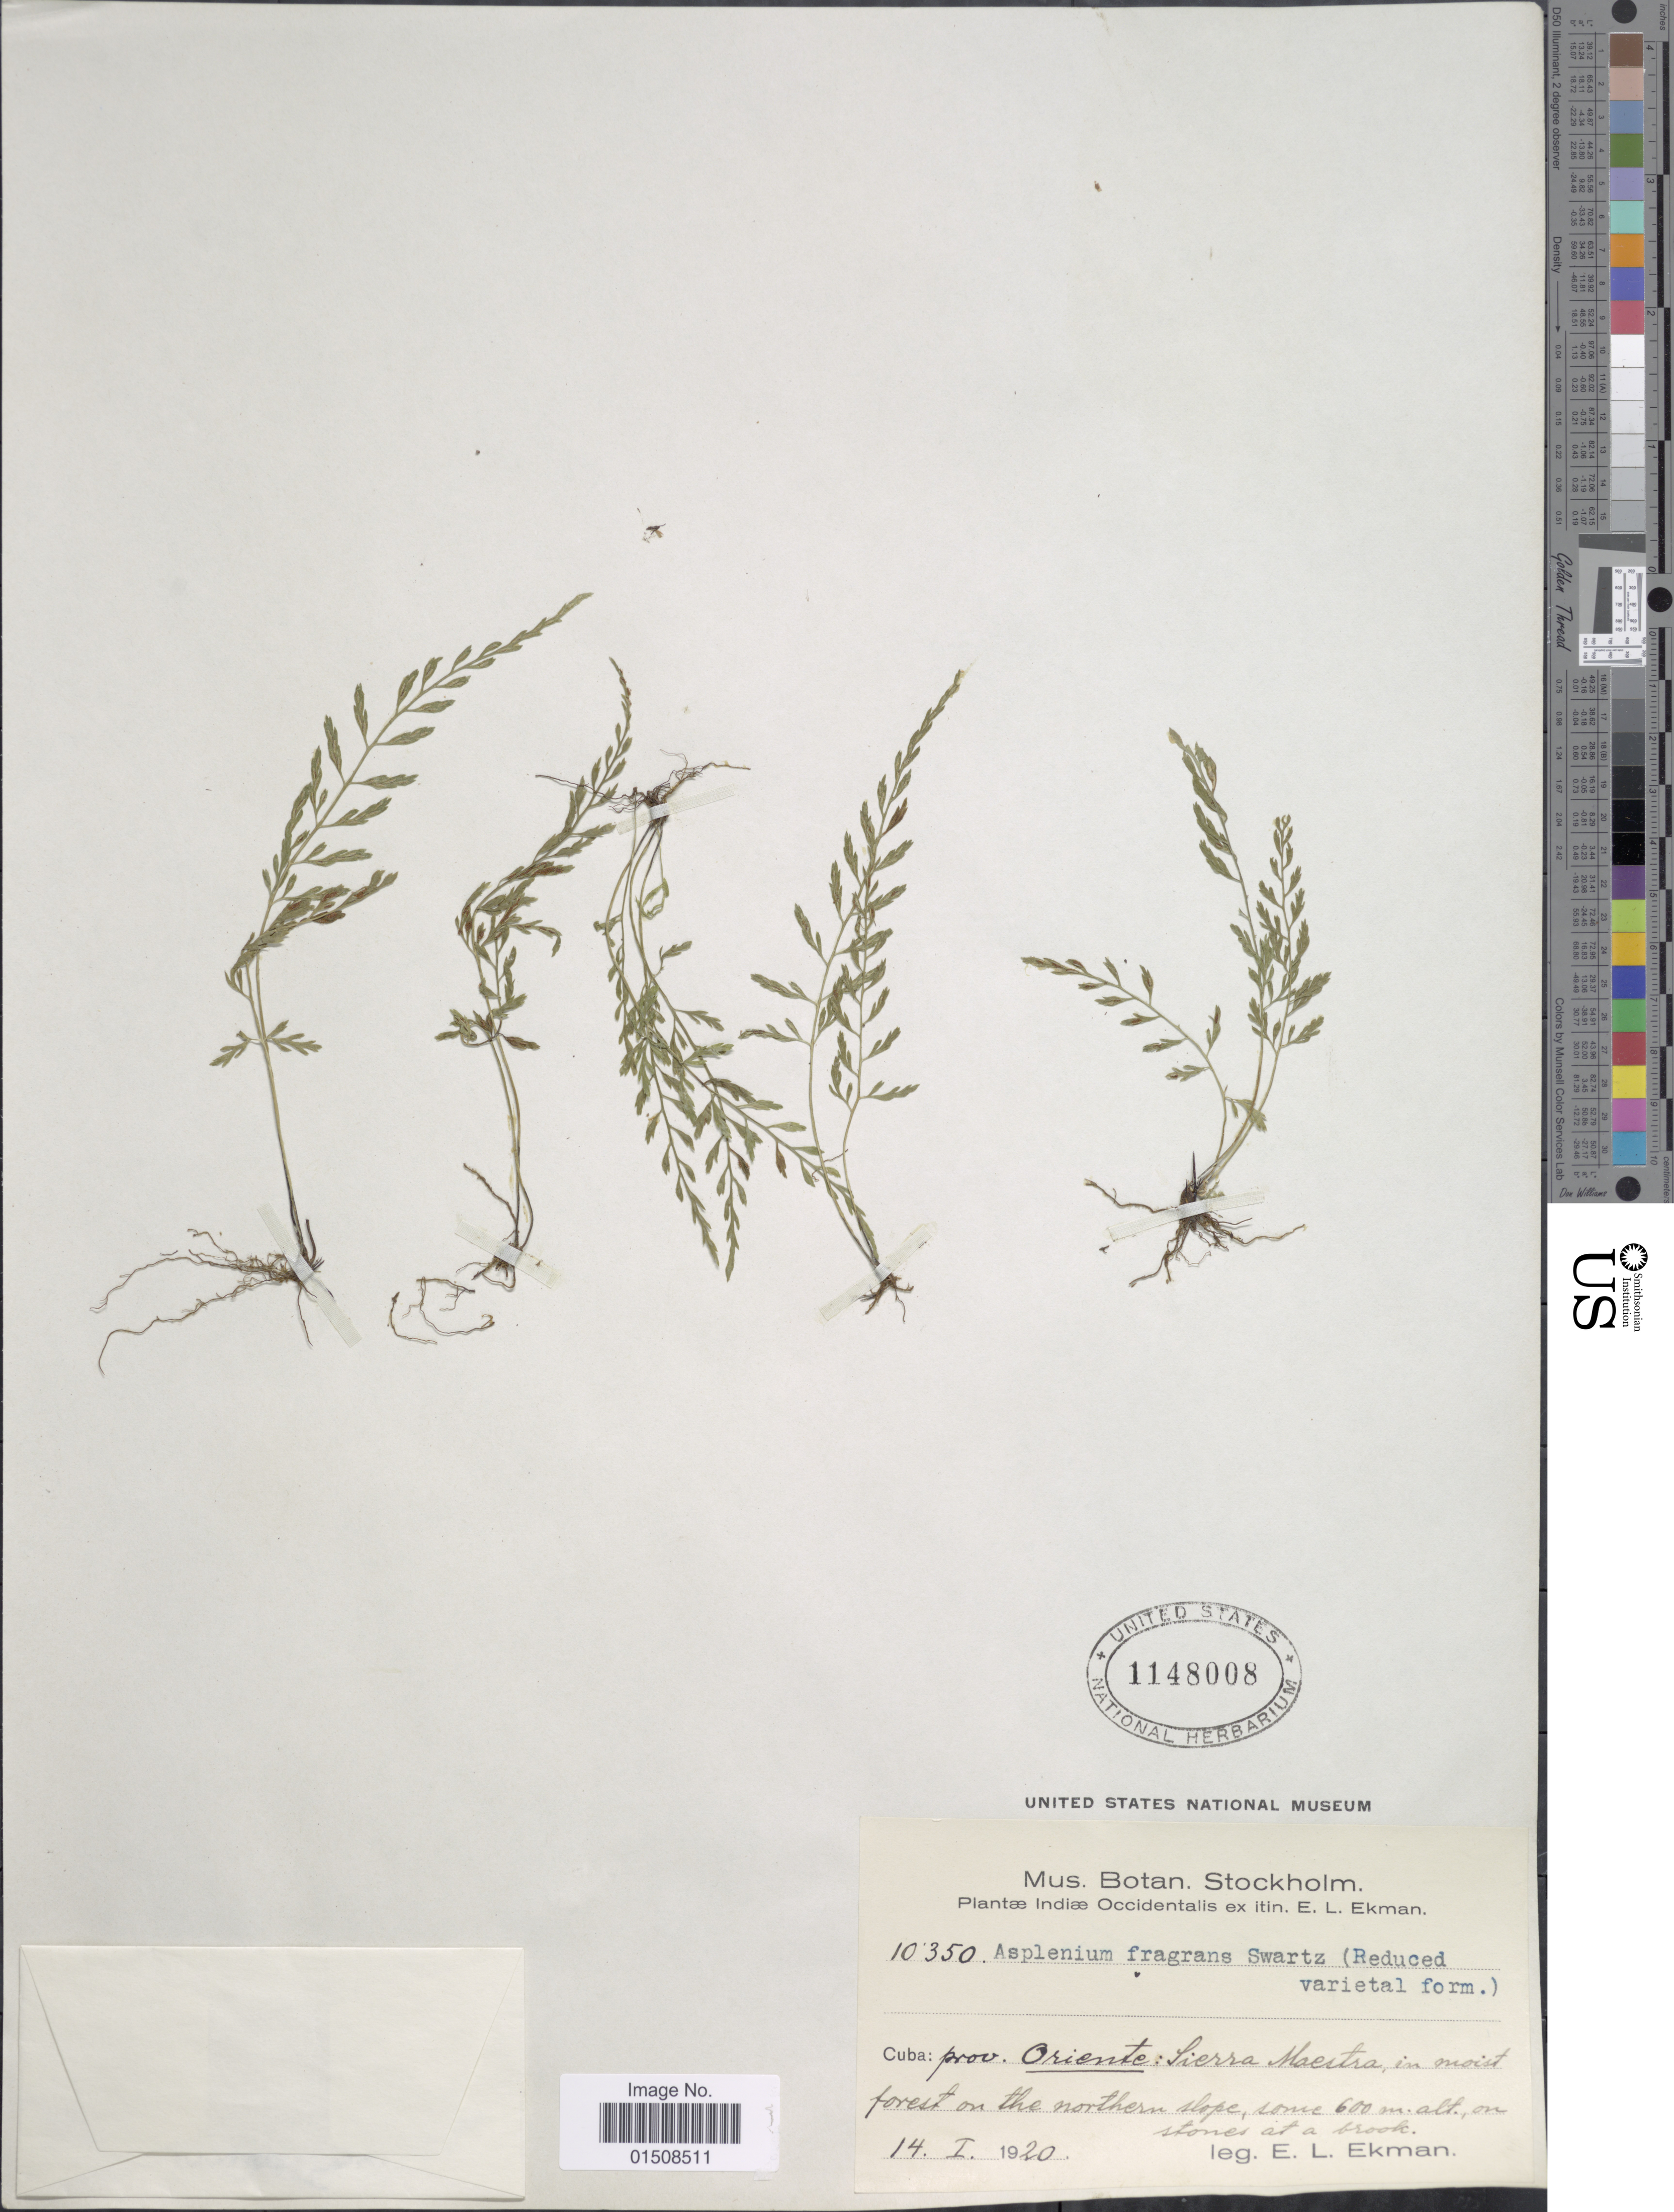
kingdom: Plantae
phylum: Tracheophyta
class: Polypodiopsida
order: Polypodiales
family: Aspleniaceae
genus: Asplenium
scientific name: Asplenium auritum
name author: Sw.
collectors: E. L. Ekman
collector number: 10350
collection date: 1920-01-14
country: Cuba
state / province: Oriente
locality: Sierra Maestra in moist forest on the northern slope, on stones at brook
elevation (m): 600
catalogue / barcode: US 1148008